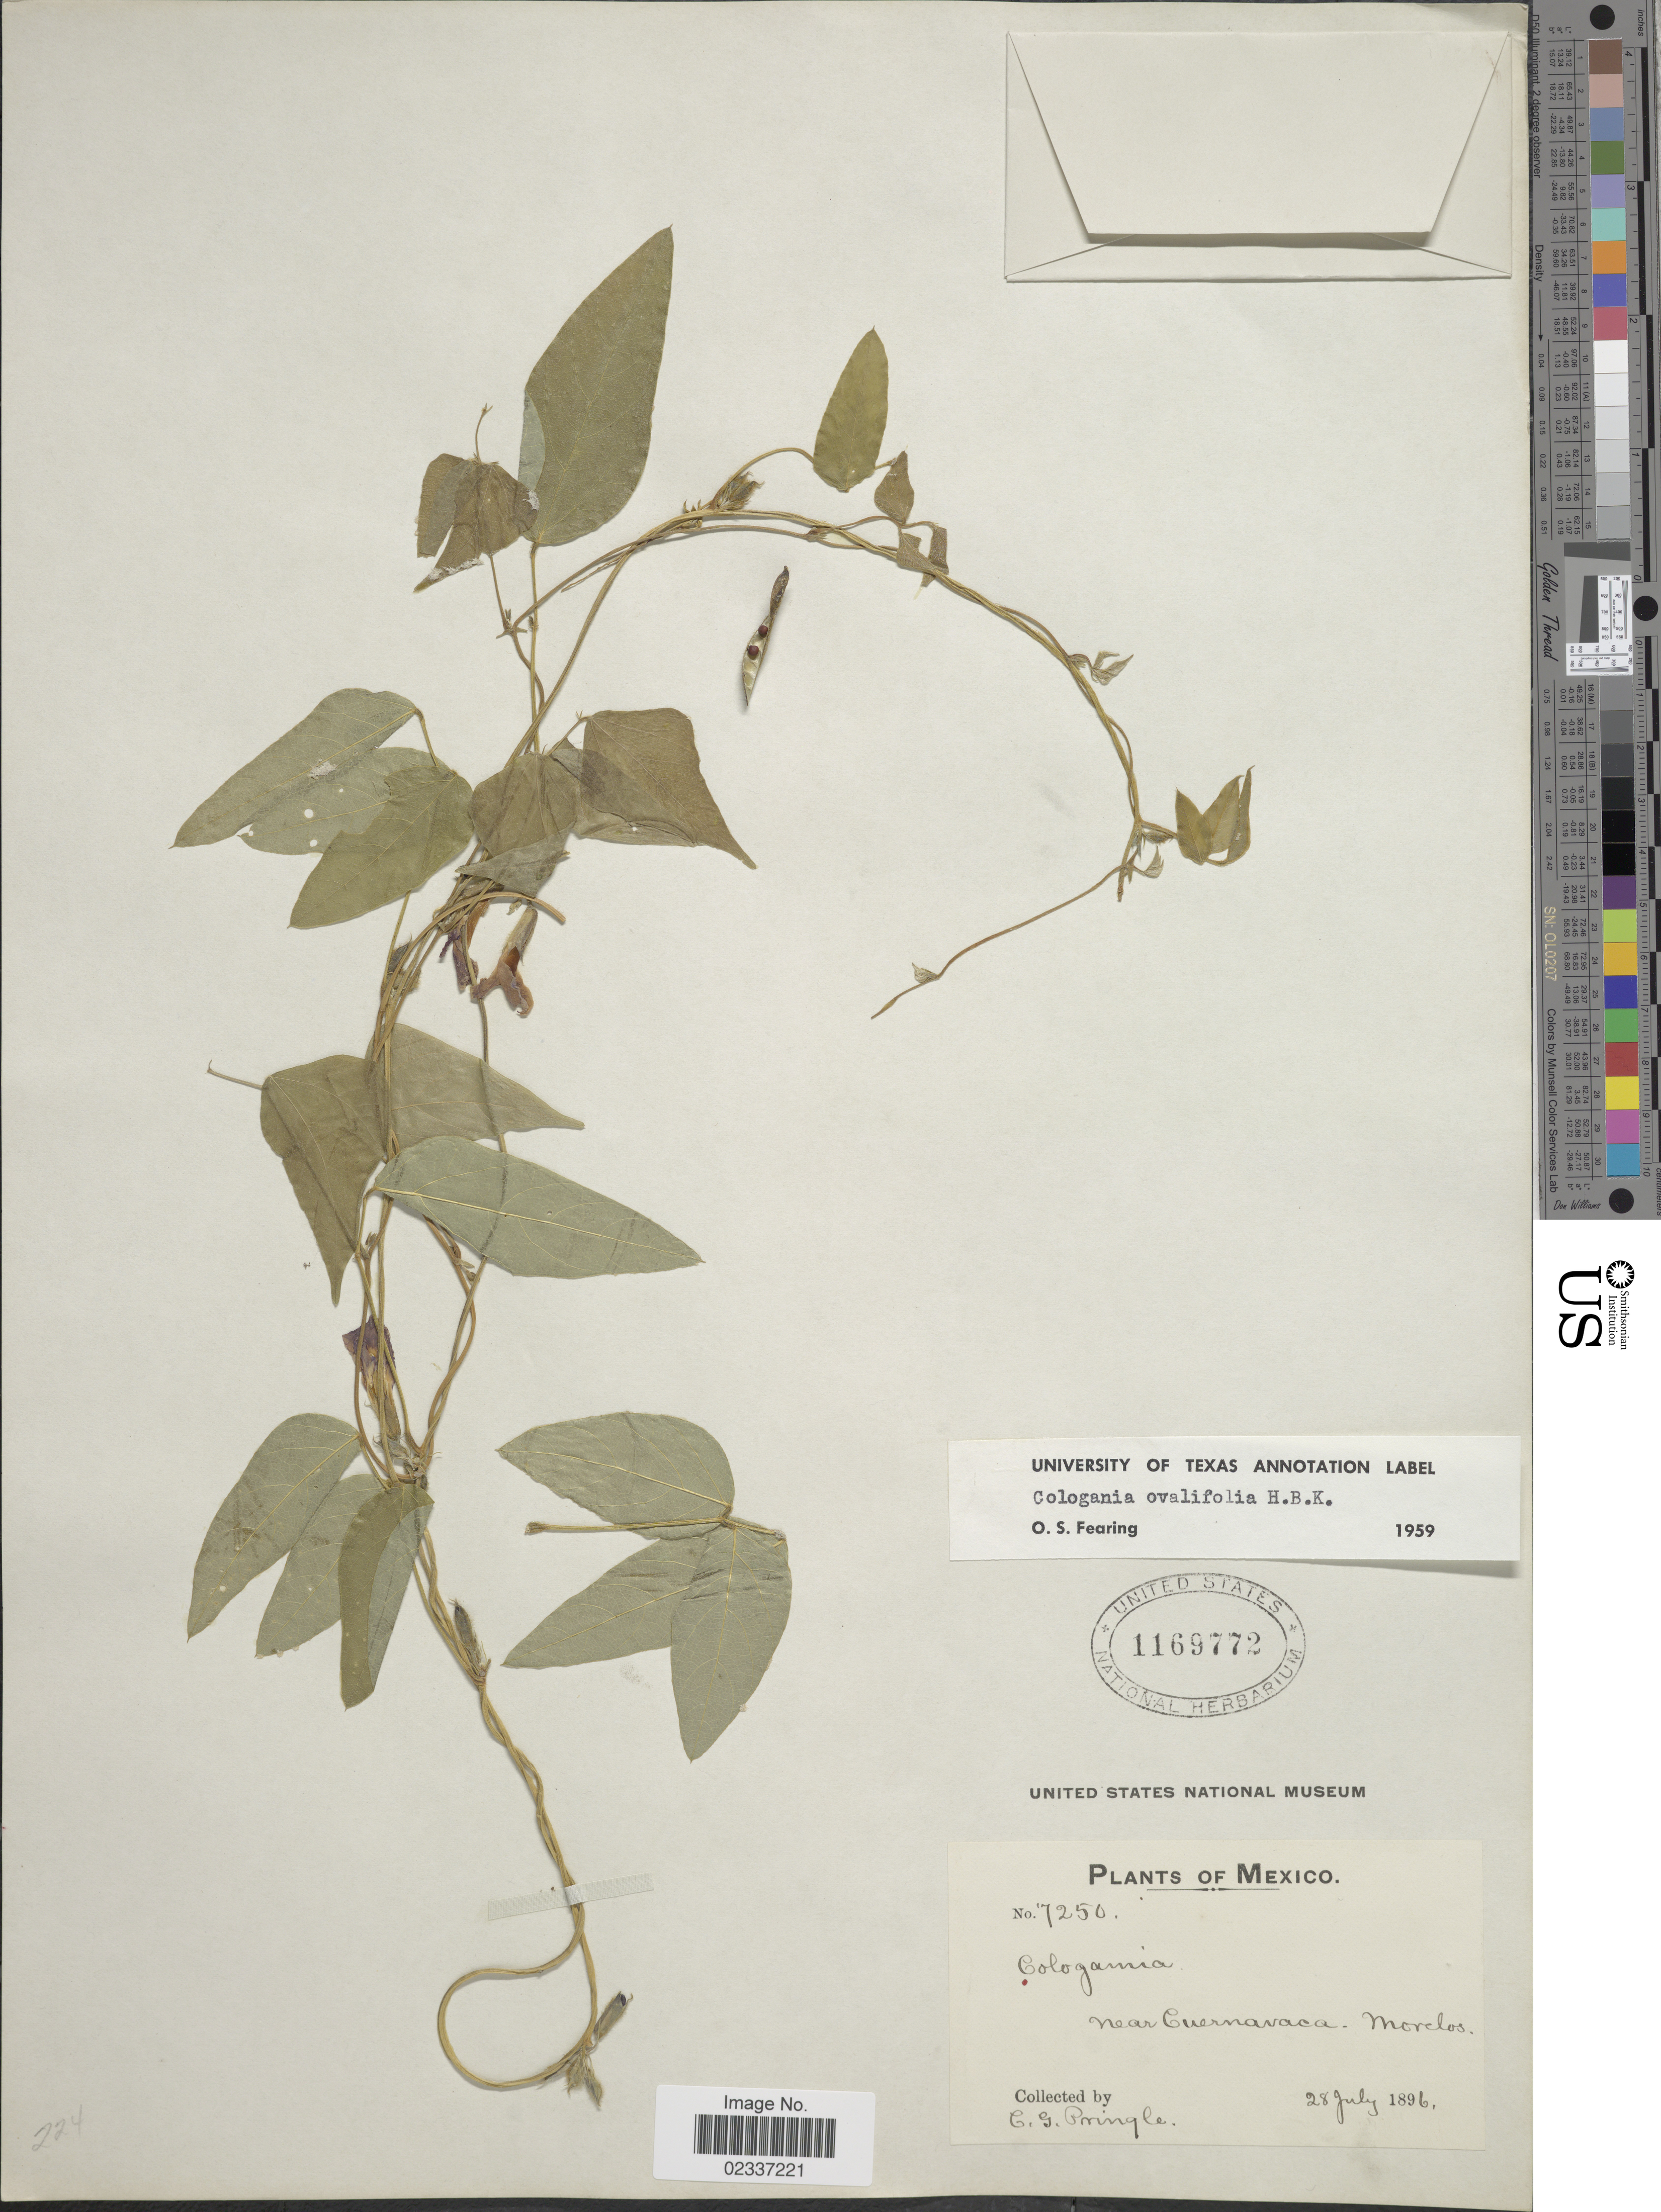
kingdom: Plantae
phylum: Tracheophyta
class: Magnoliopsida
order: Fabales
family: Fabaceae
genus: Cologania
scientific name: Cologania broussonetii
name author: (Balb.) DC.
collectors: C. G. Pringle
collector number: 7250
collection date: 1896-07-28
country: Mexico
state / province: Morelos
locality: Near Cuernavaca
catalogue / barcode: US 1169772